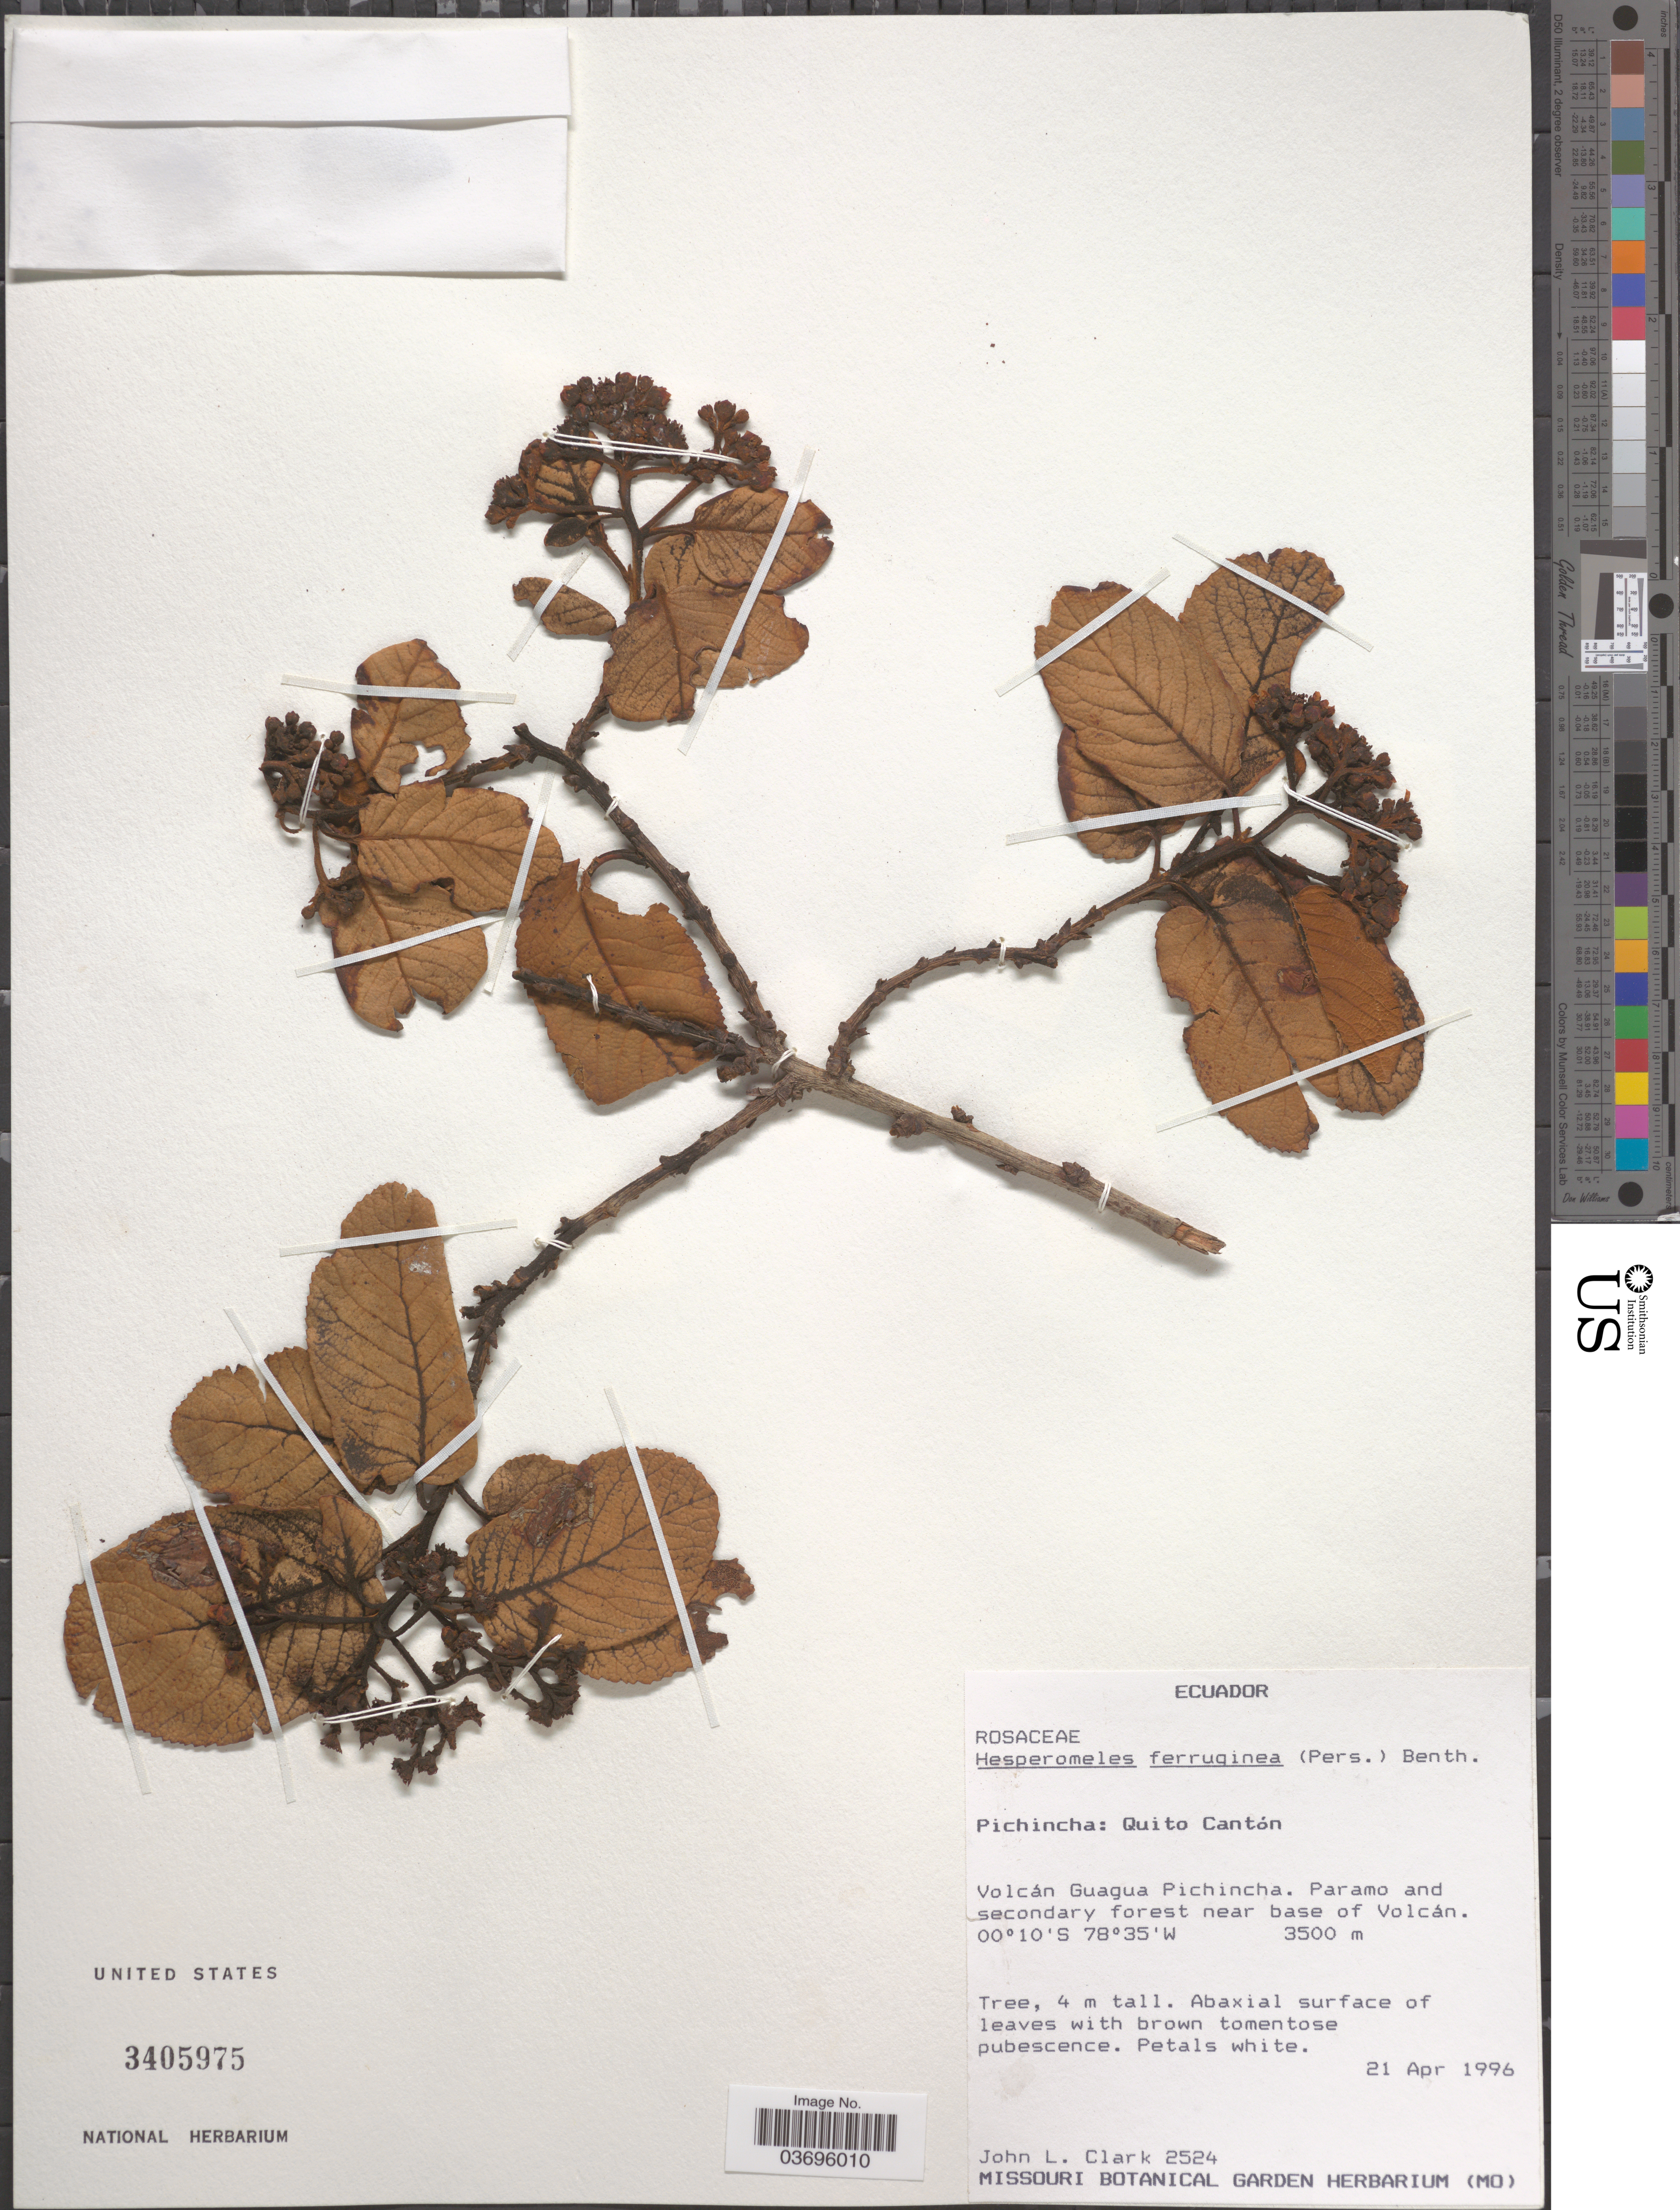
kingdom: Plantae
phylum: Tracheophyta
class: Magnoliopsida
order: Rosales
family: Rosaceae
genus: Hesperomeles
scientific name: Hesperomeles ferruginea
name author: (Juss. ex Pers.) Benth.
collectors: J. L. Clark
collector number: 2524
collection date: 1996-04-21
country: Ecuador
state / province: Pichincha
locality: Quito Cantón. Volcán Guagua Pichincha. Near base of Volcán.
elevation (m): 3500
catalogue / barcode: US 3405975